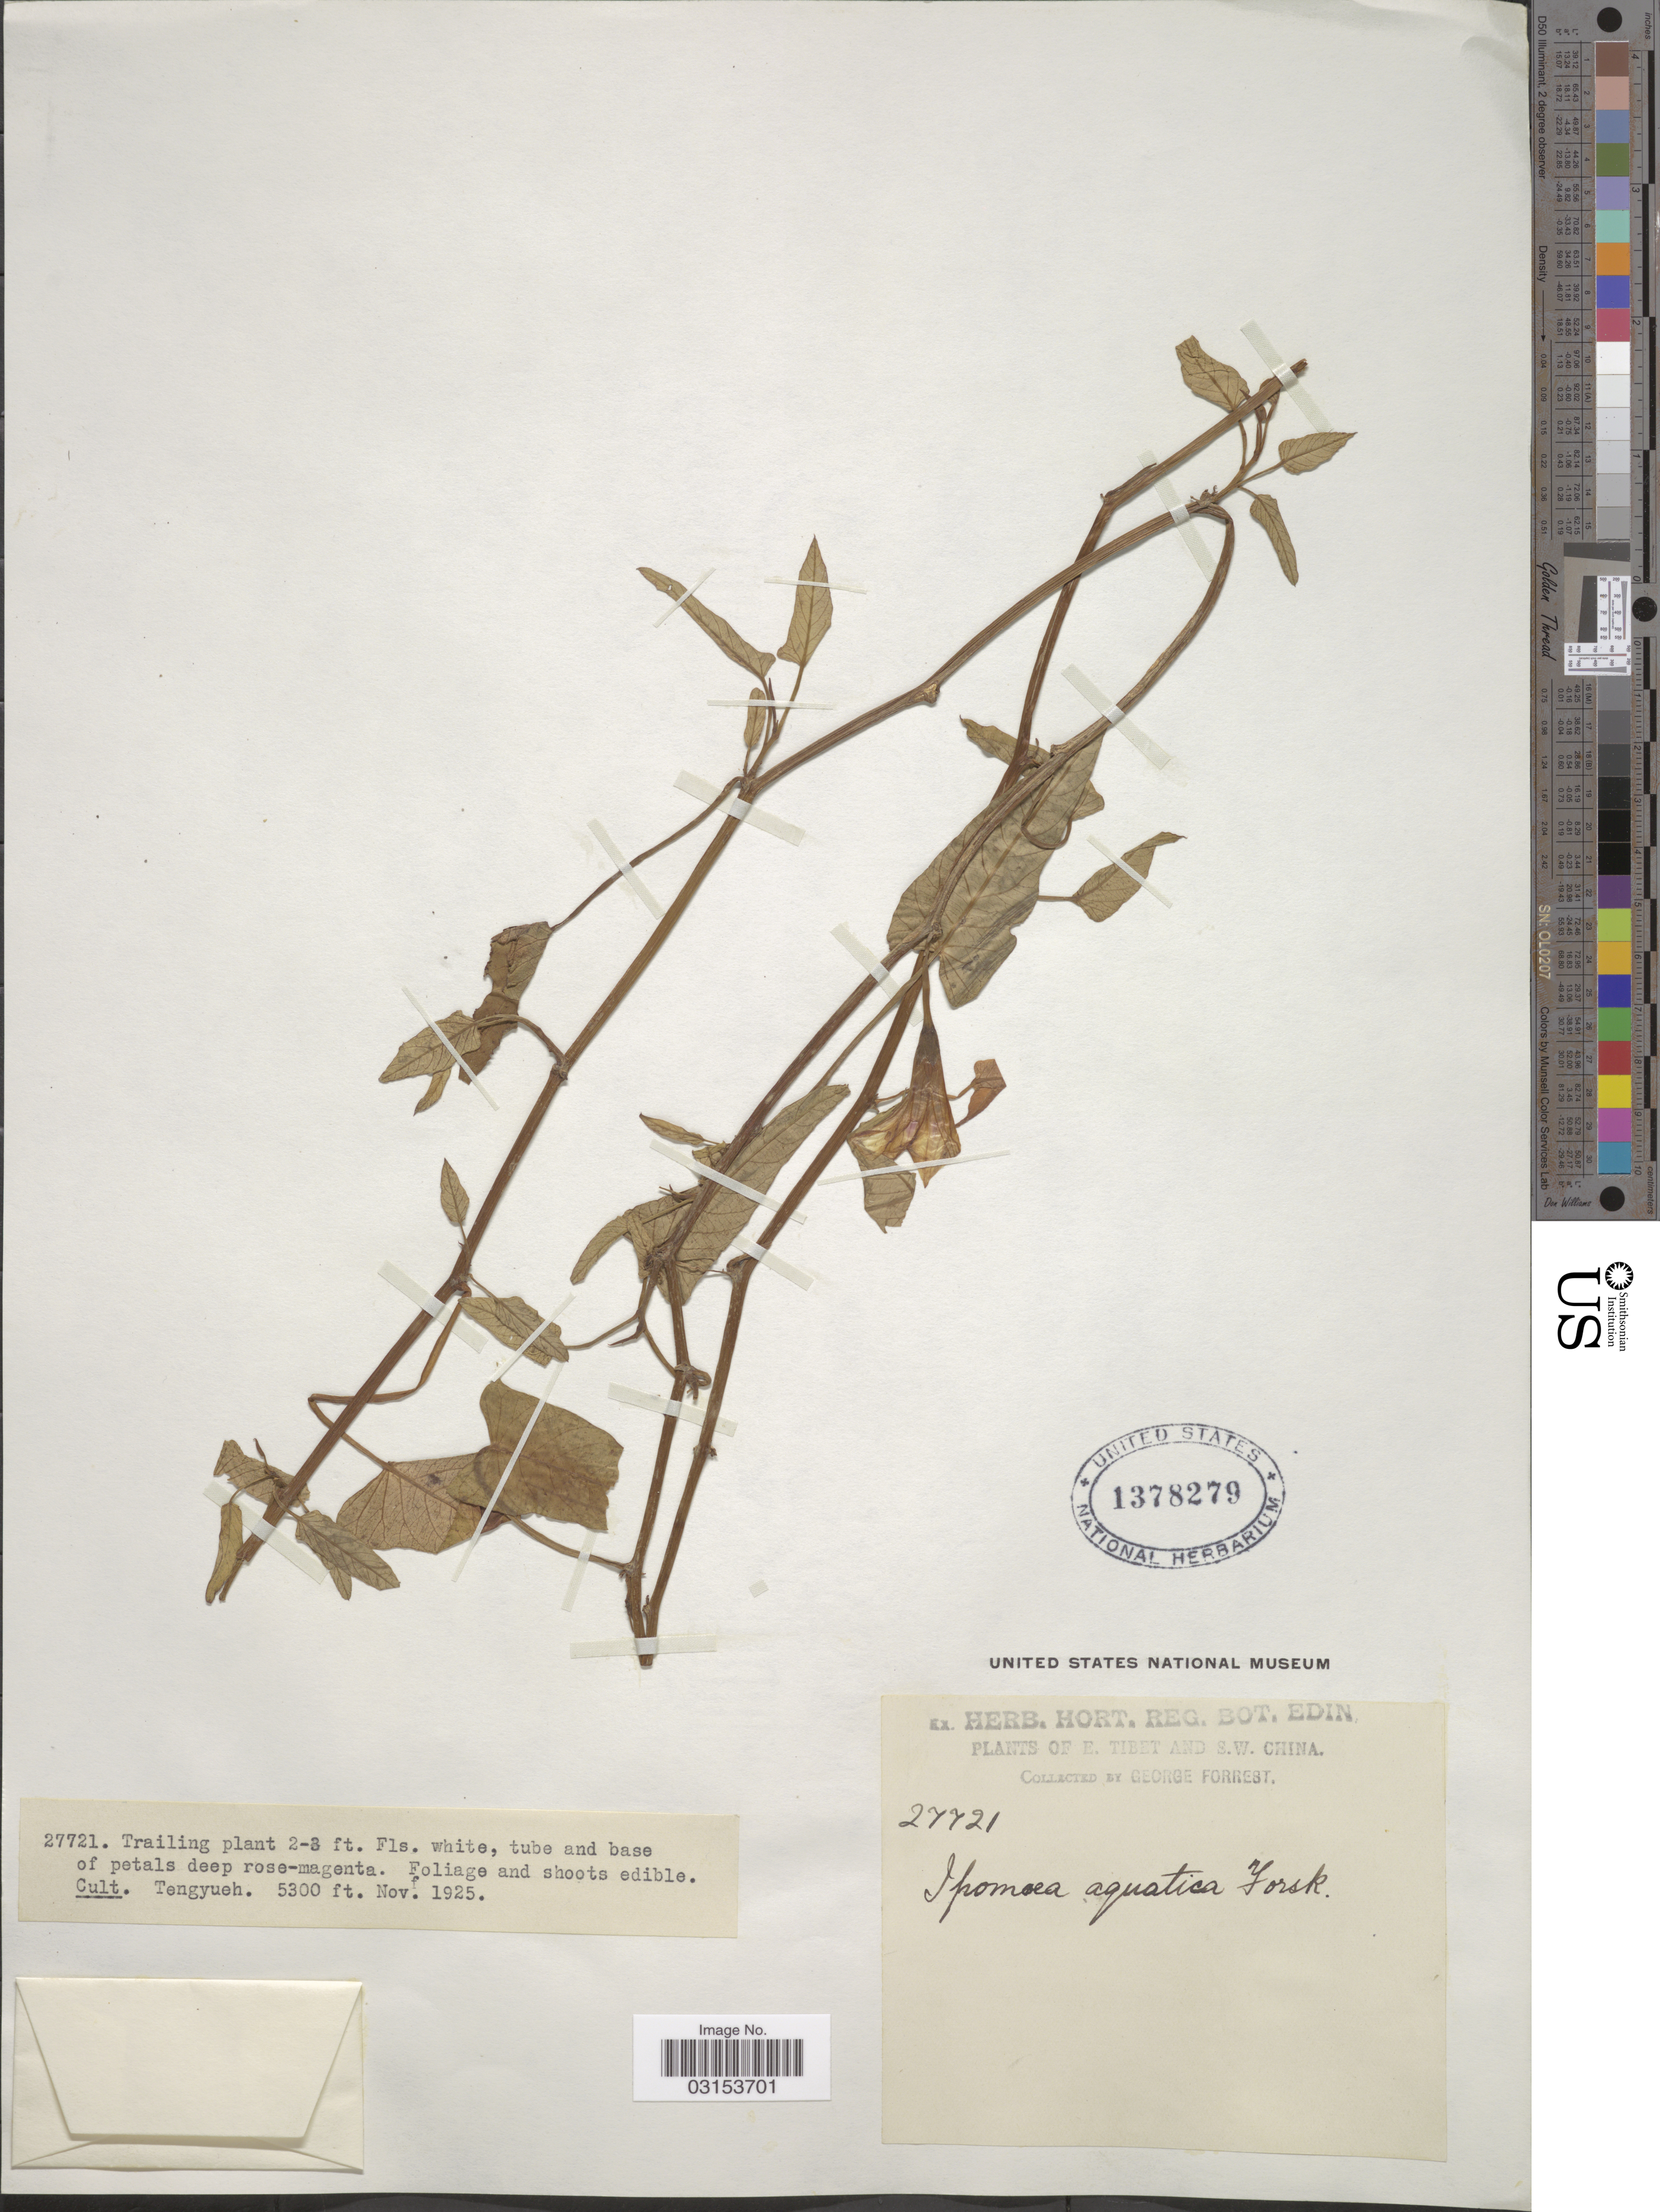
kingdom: Plantae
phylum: Tracheophyta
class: Magnoliopsida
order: Solanales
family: Convolvulaceae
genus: Ipomoea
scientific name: Ipomoea aquatica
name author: Forssk.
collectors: G. Forrest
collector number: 27721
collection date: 1925-11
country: China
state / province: Xizang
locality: E. Tibet and S.W. China. Tengyueh.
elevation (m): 1615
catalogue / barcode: US 1378279